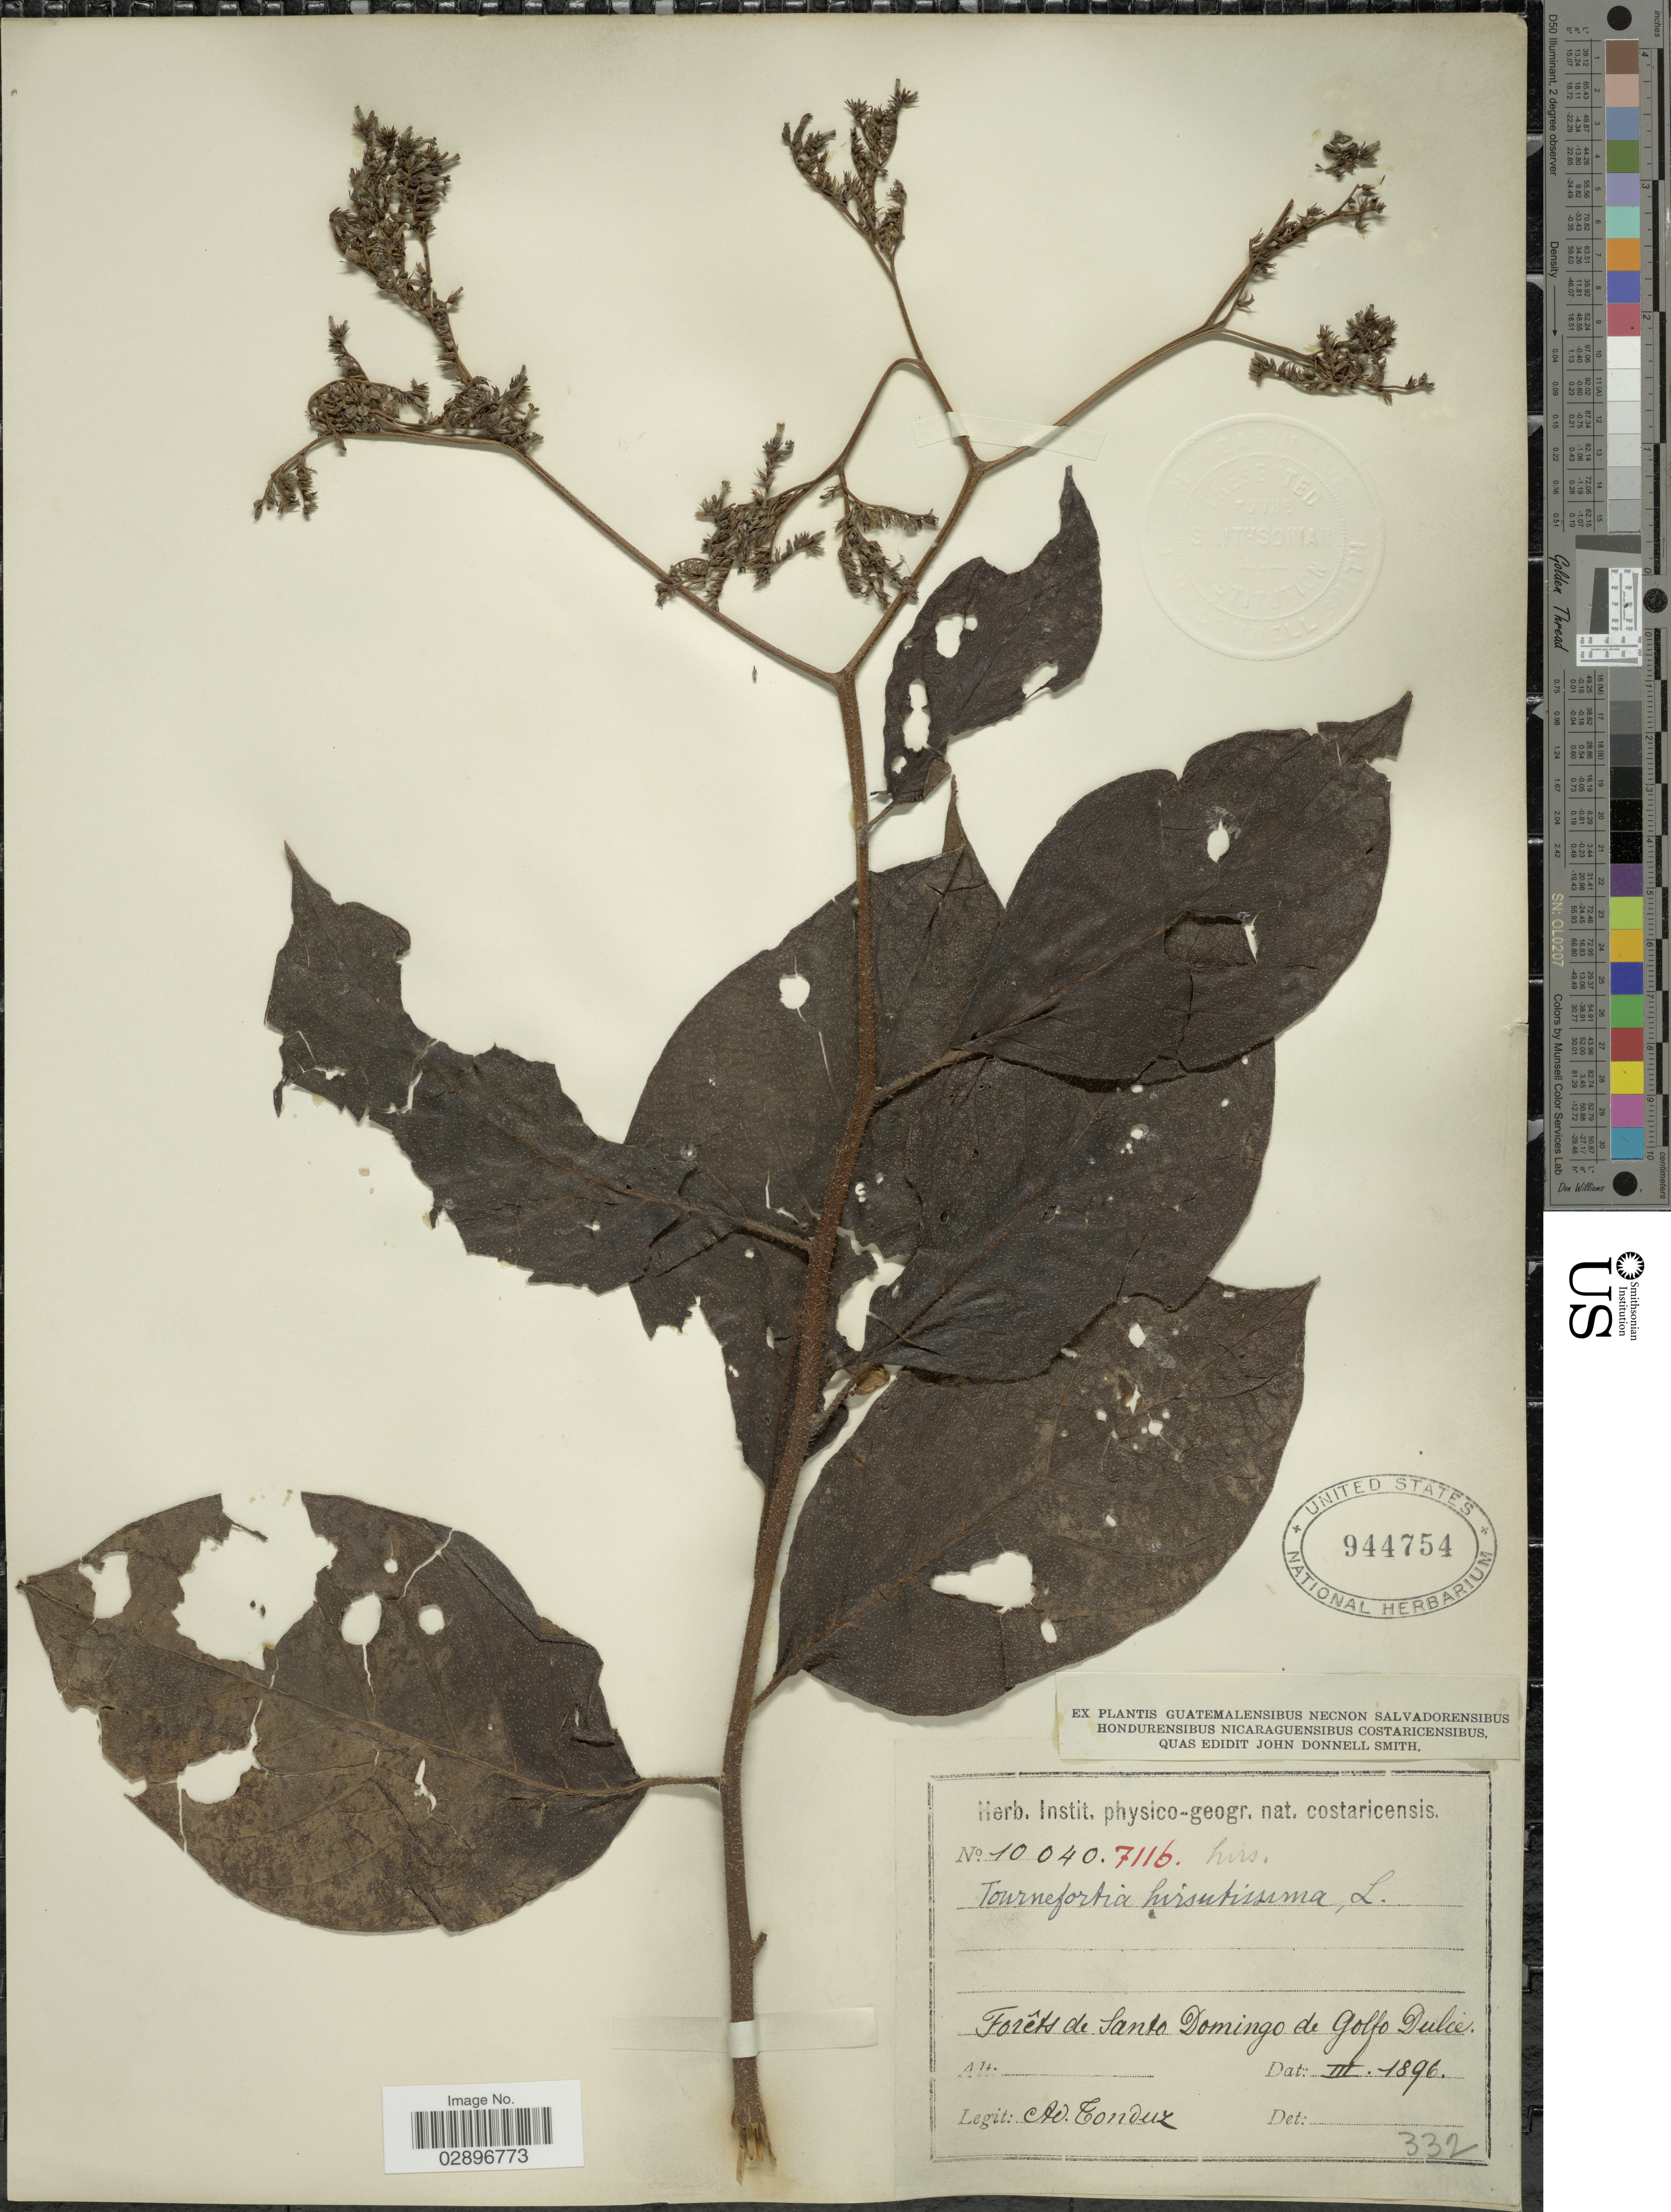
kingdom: Plantae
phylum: Tracheophyta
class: Magnoliopsida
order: Boraginales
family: Heliotropiaceae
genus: Tournefortia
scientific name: Tournefortia hirsutissima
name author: L.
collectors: A. Tonduz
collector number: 10040/7116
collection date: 1896-03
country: Costa Rica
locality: Forêts de Santo Domingo de Golfo Dulce.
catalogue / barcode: US 944754